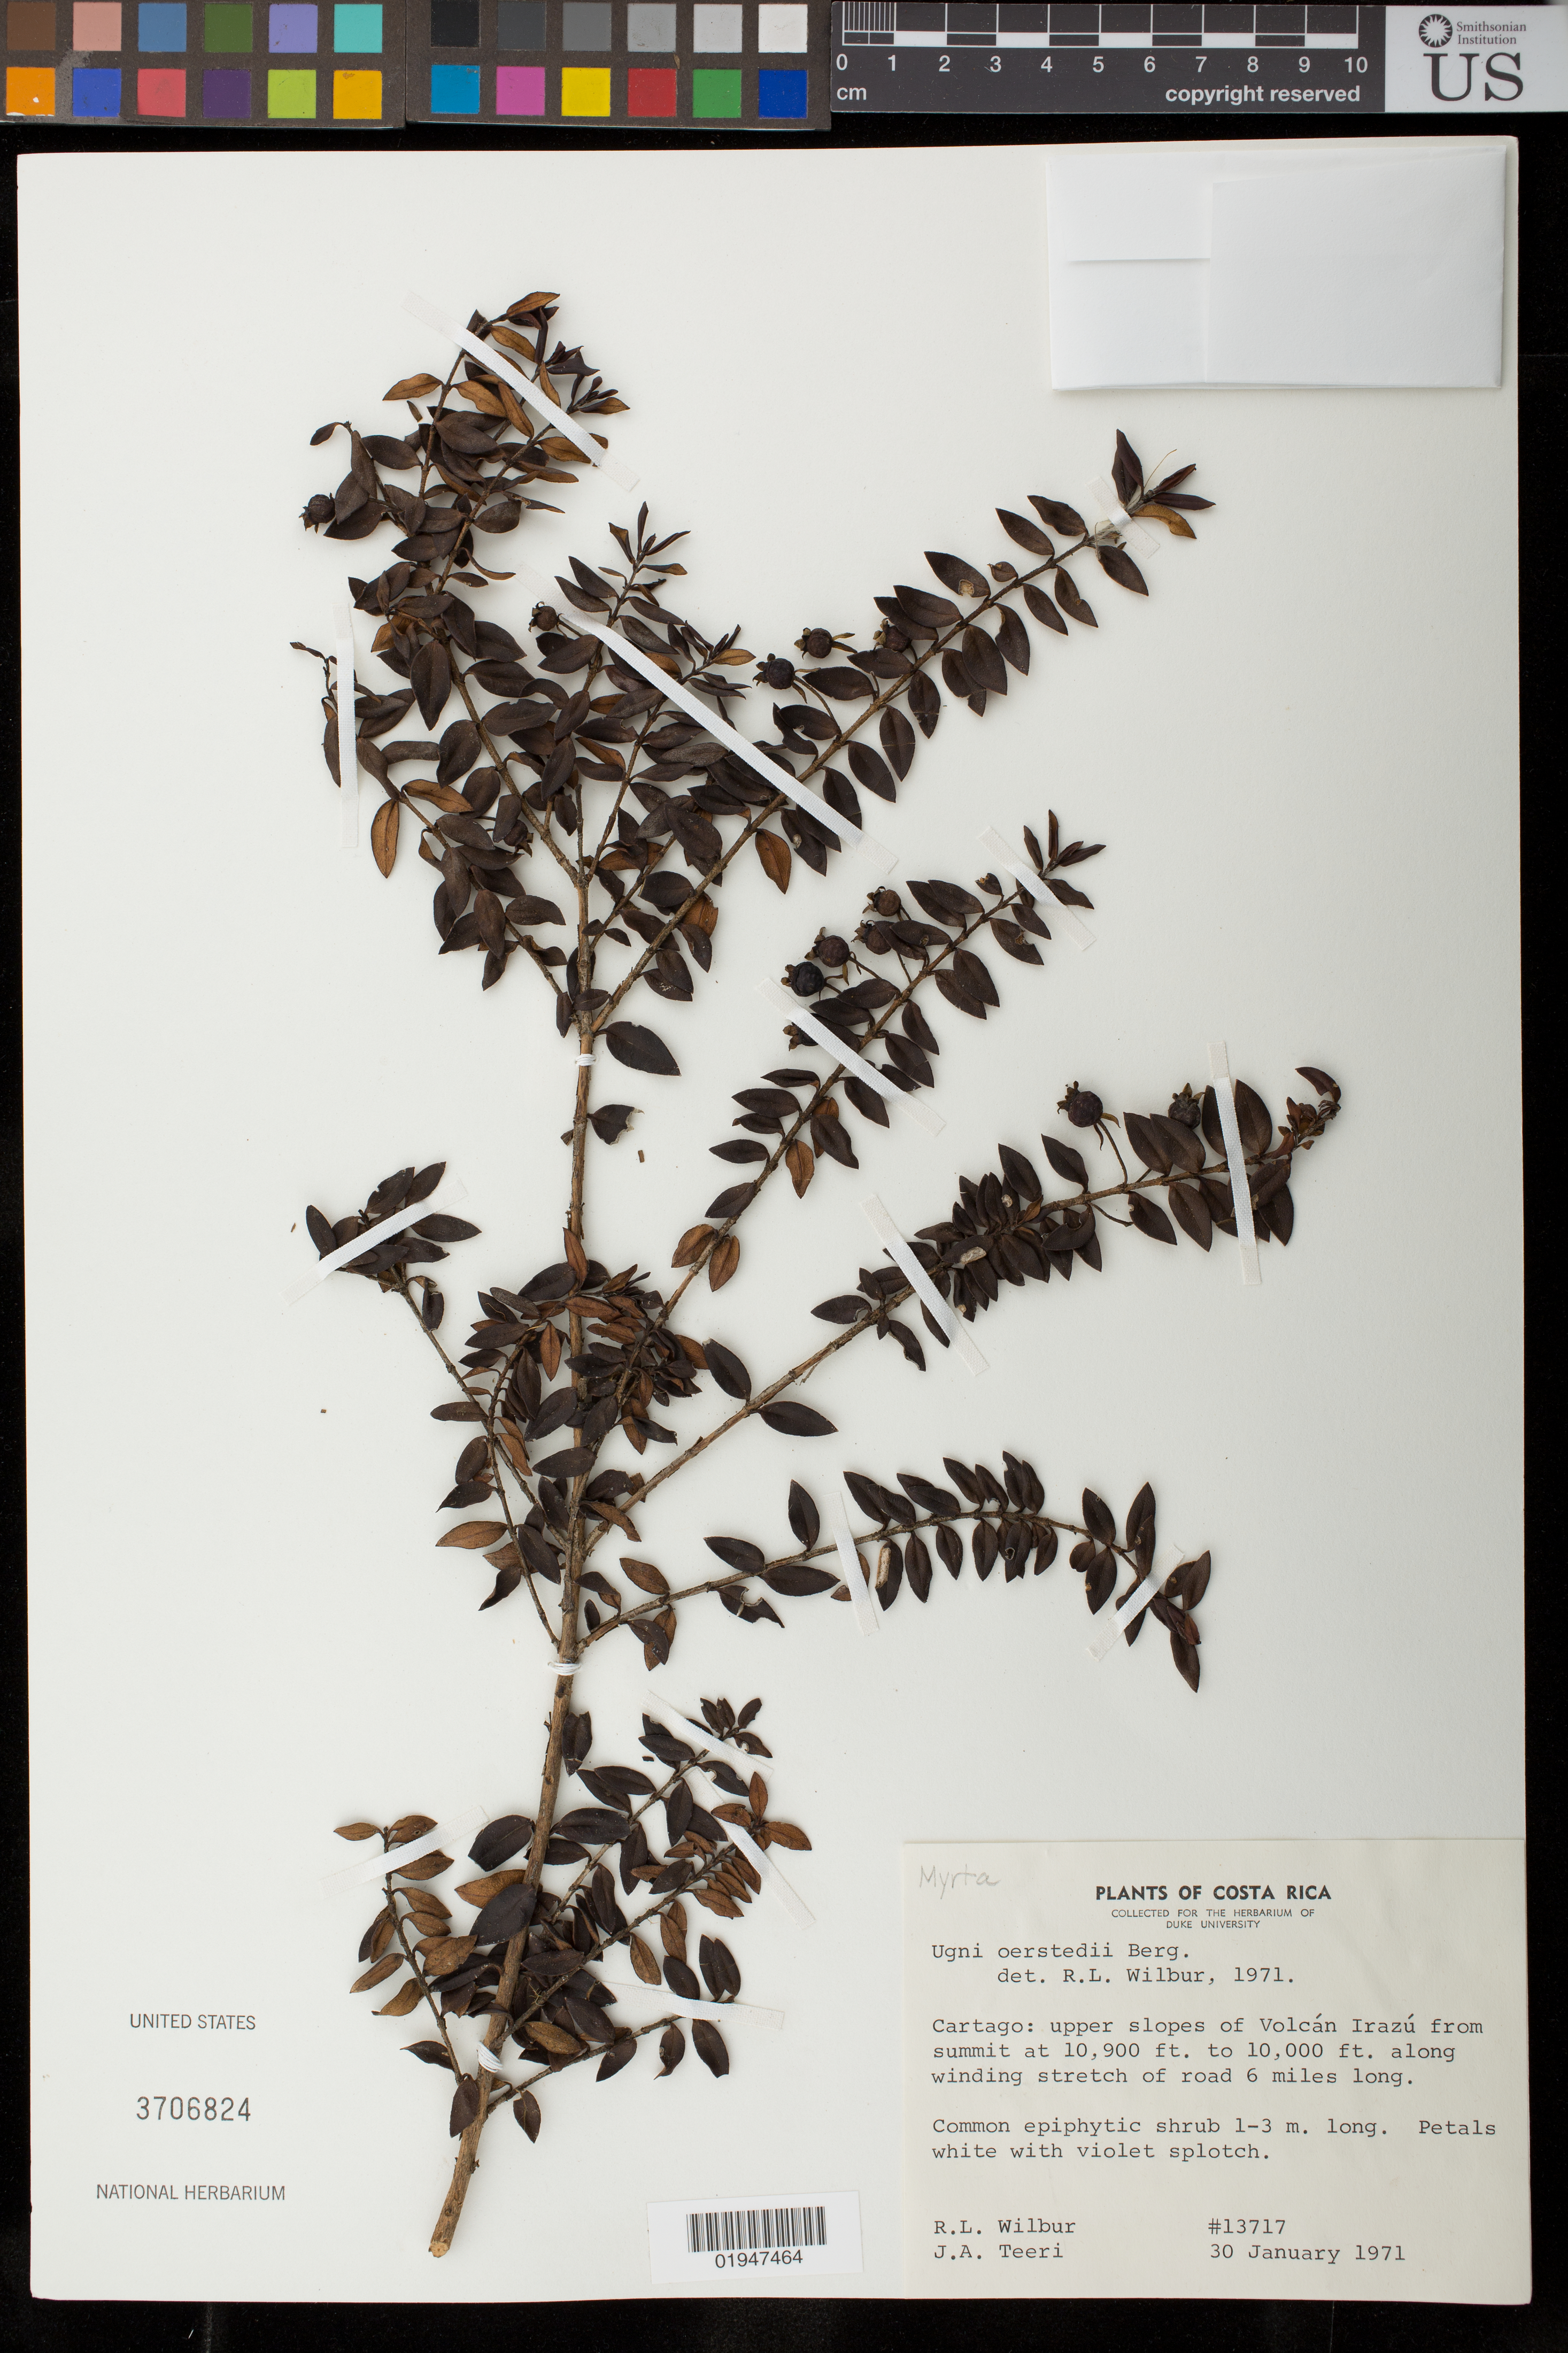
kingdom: Plantae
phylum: Tracheophyta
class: Magnoliopsida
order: Myrtales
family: Myrtaceae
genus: Ugni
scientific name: Ugni myricoides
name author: (Kunth) O. Berg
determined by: Strong, Mark T., (BOT), Smithsonian Institution - National Museum of Natural History (UNITED STATES)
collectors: R. L. Wilbur & J. Teeri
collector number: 13717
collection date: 1971-01-30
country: Costa Rica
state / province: Cartago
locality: Cartago: upper slopes of Volcán Irazú from summit at 10,900 ft. to 10,000 ft along winding stretch of road 6 miles long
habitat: Along road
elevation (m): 3048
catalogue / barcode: US 3706824